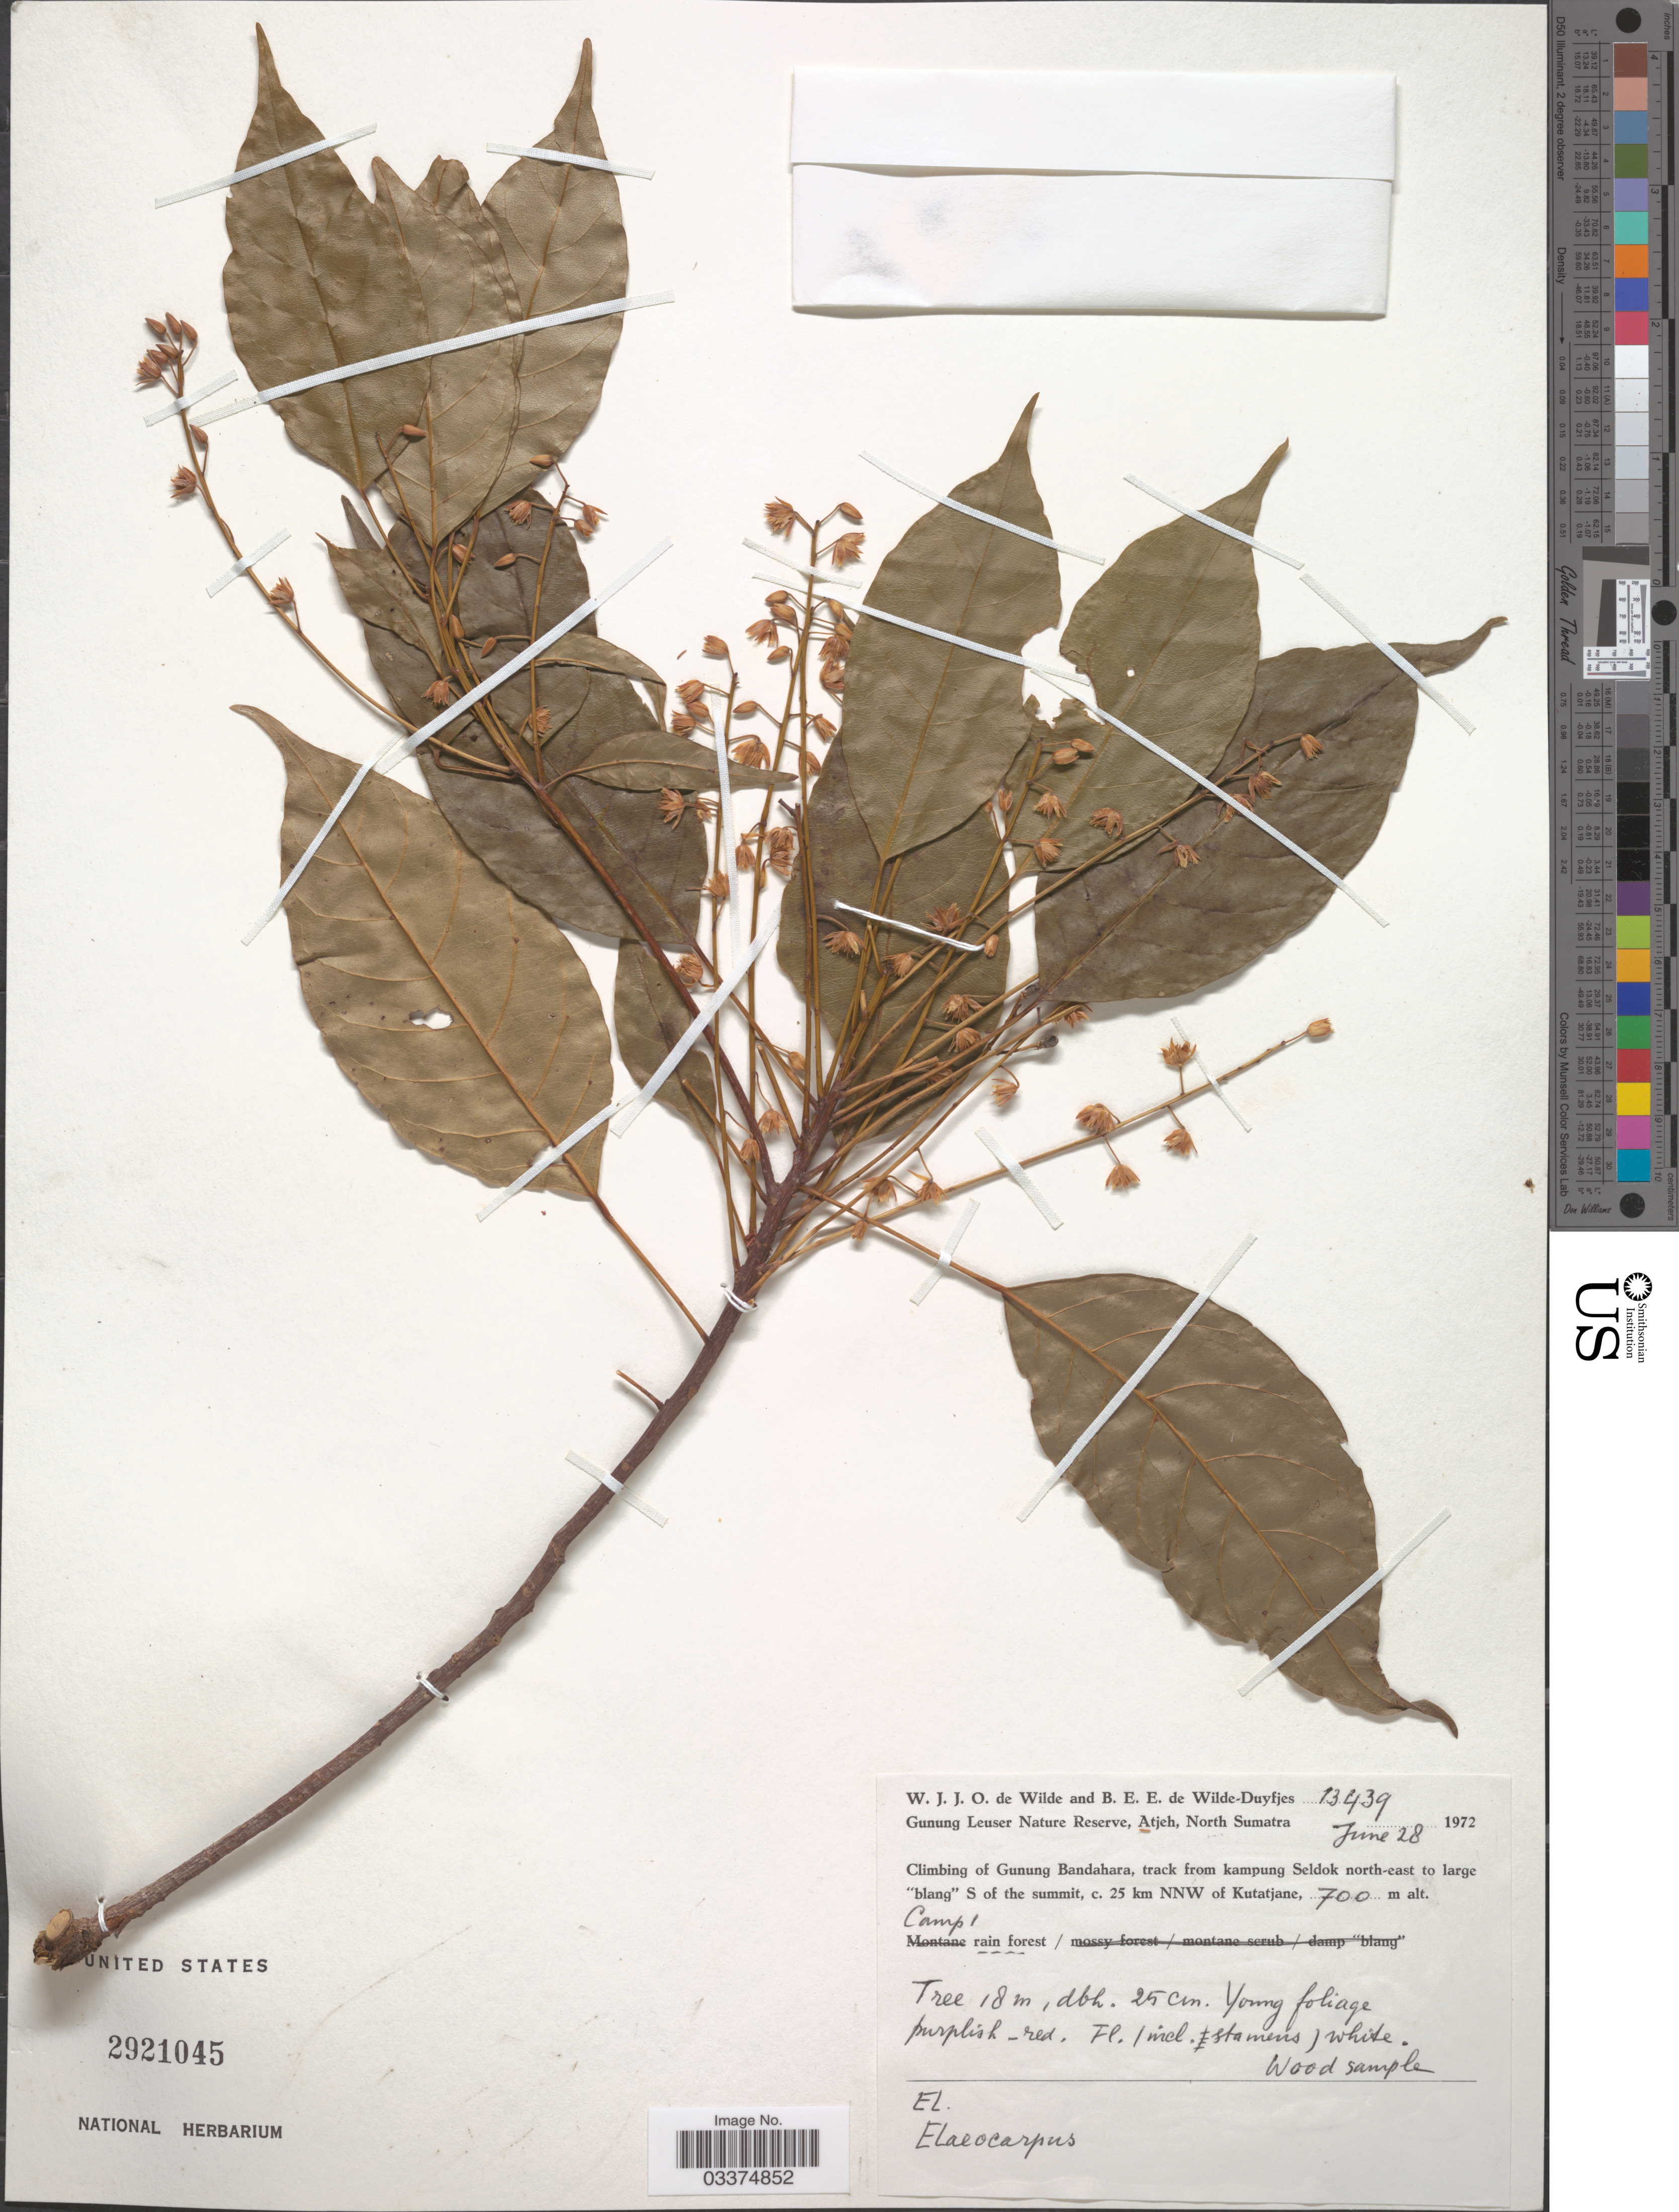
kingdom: Plantae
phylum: Tracheophyta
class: Magnoliopsida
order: Oxalidales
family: Elaeocarpaceae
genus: Elaeocarpus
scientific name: Elaeocarpus sp.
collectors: W. J. de Wilde & B. E. de Wilde-Duyfjes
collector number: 13439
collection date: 1972-06-28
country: Indonesia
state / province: Sumatra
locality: Gunung Leuser Nature Reserve, Atjeh, North Sumatra. Climbing of Gunung Bandahara, track from kampung Seldok north-east to large "blang" S of the summit, c. 25 km NNW of Kutatjane. Camp 1.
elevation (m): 700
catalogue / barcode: US 2921045